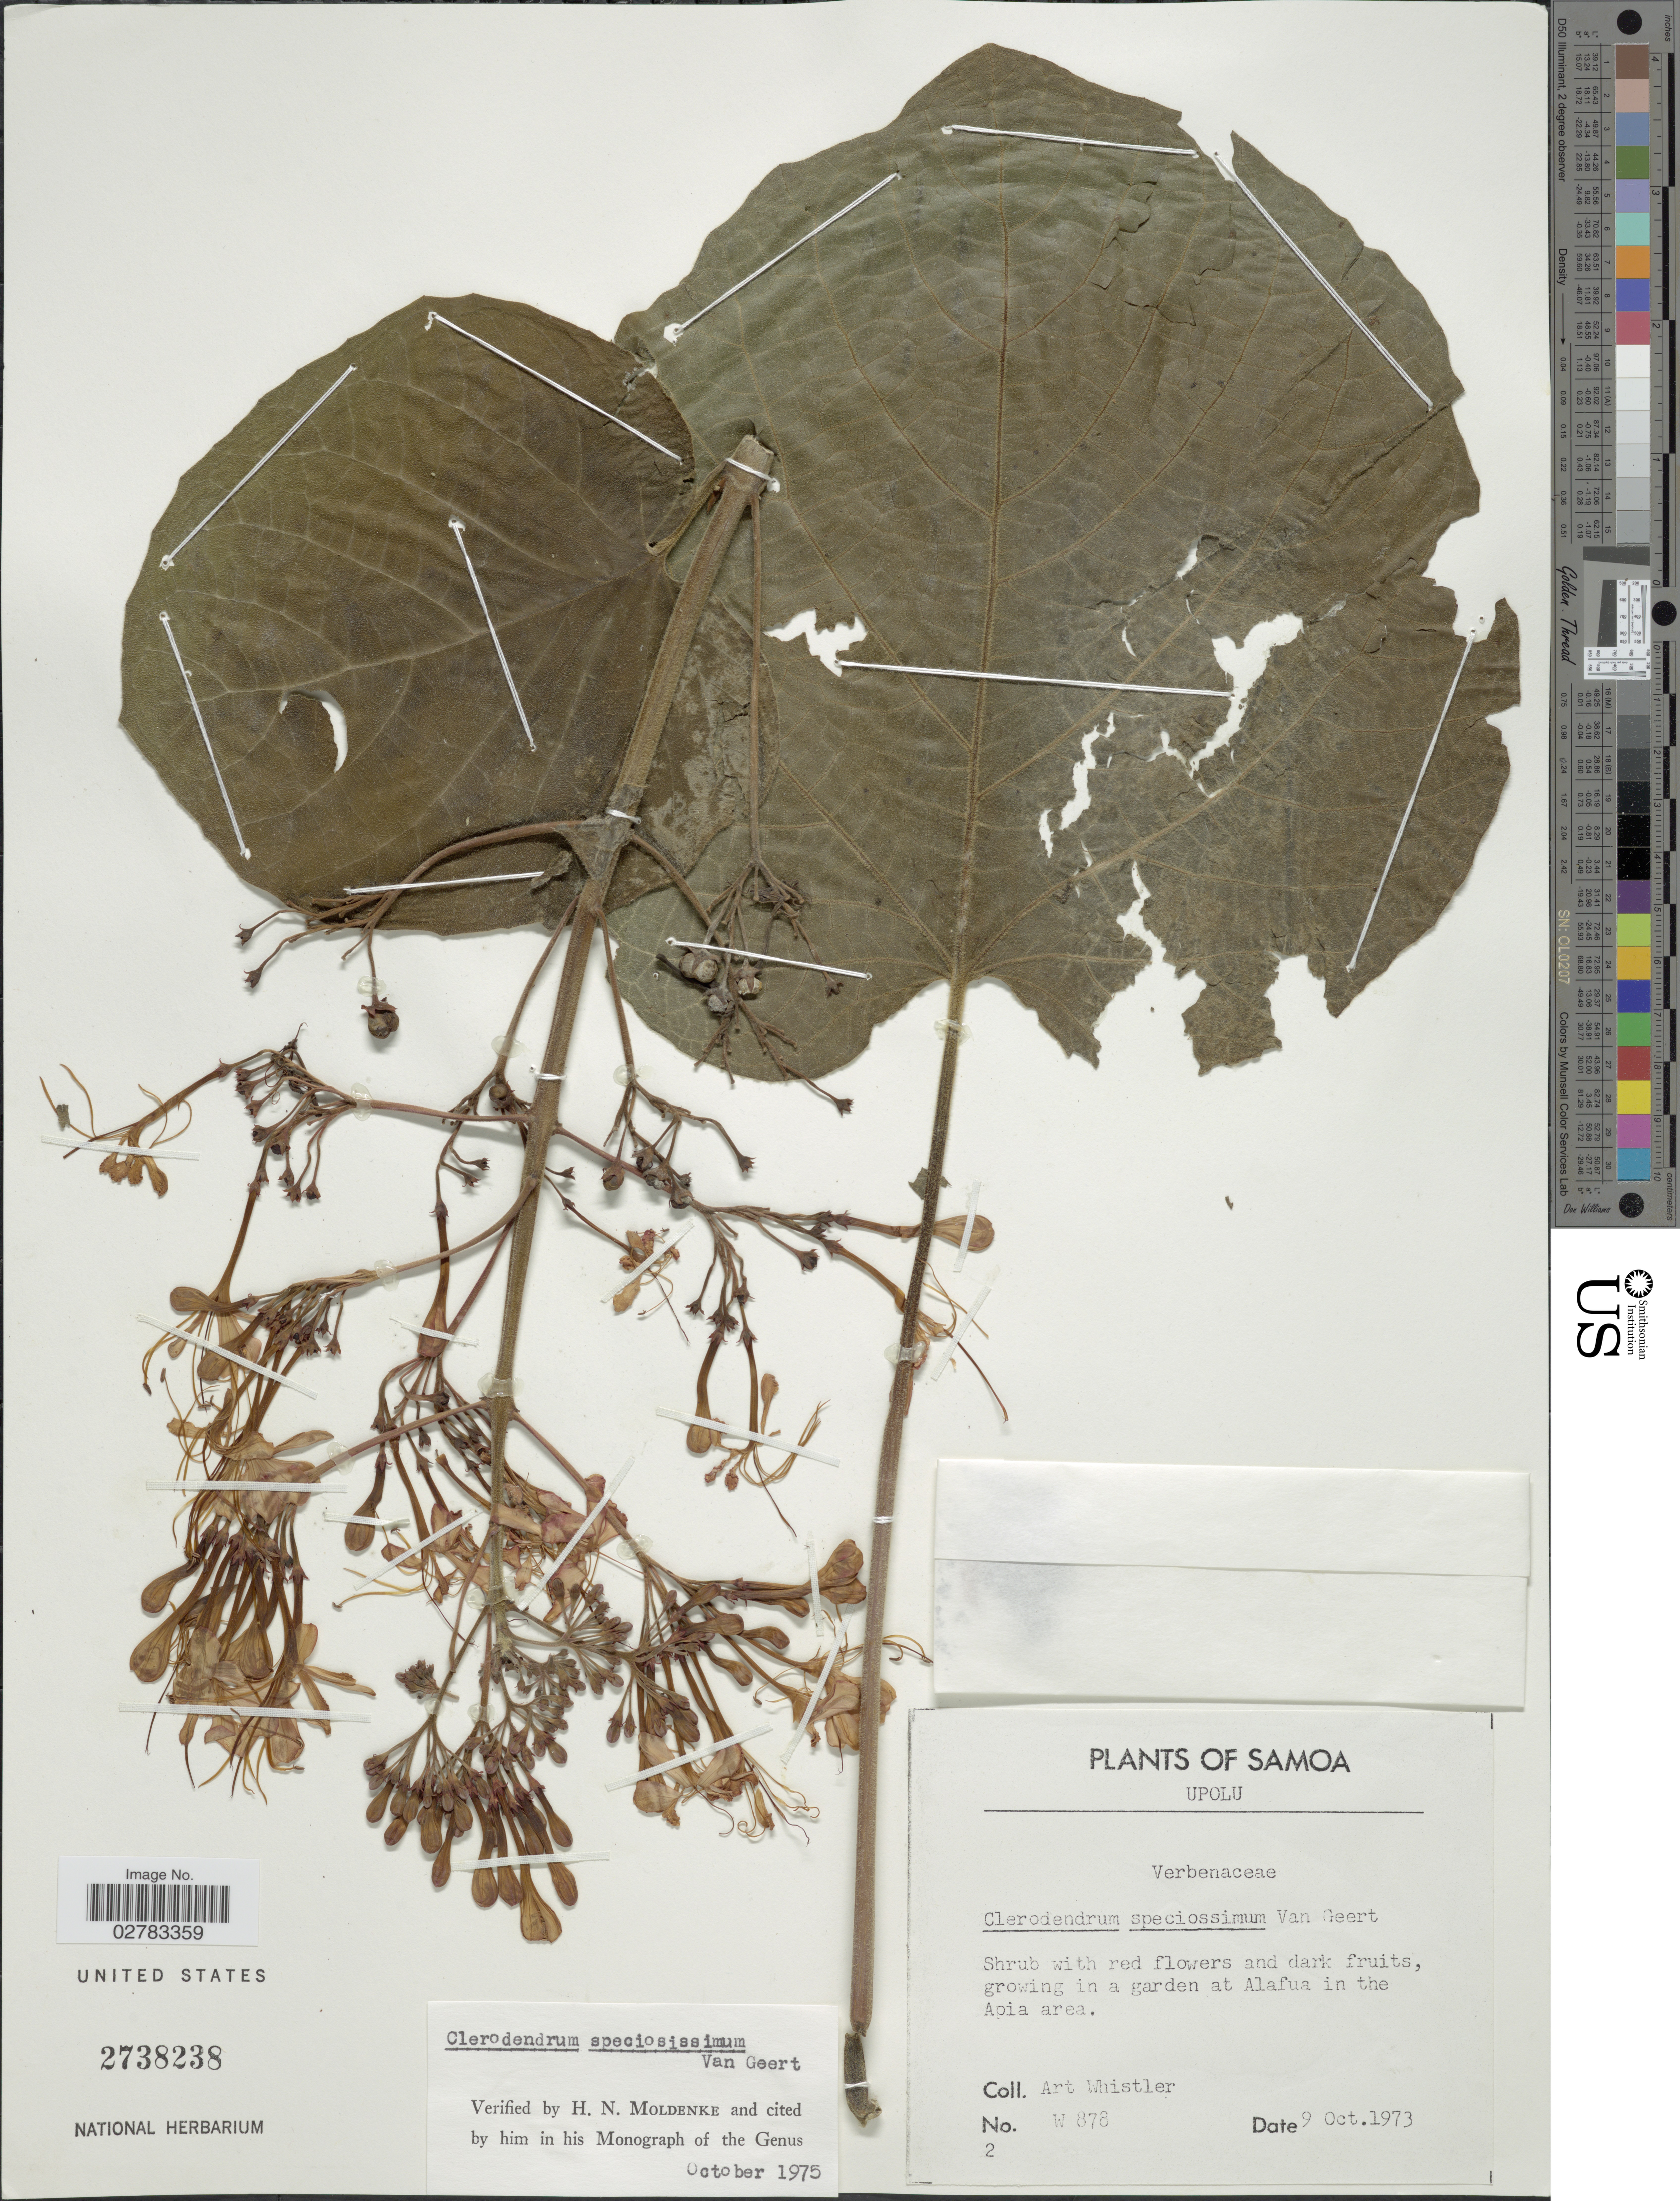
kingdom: Plantae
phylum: Tracheophyta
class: Magnoliopsida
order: Lamiales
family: Lamiaceae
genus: Clerodendrum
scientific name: Clerodendrum speciosissimum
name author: Drapiez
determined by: Wagner, W. L., (BOT), Smithsonian Institution - National Museum of Natural History (UNITED STATES)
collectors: A. Whistler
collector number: W878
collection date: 1973-10-09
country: Samoa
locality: Samoa, Upolu, garden at Alafua in the Apia area.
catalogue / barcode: US 2738238